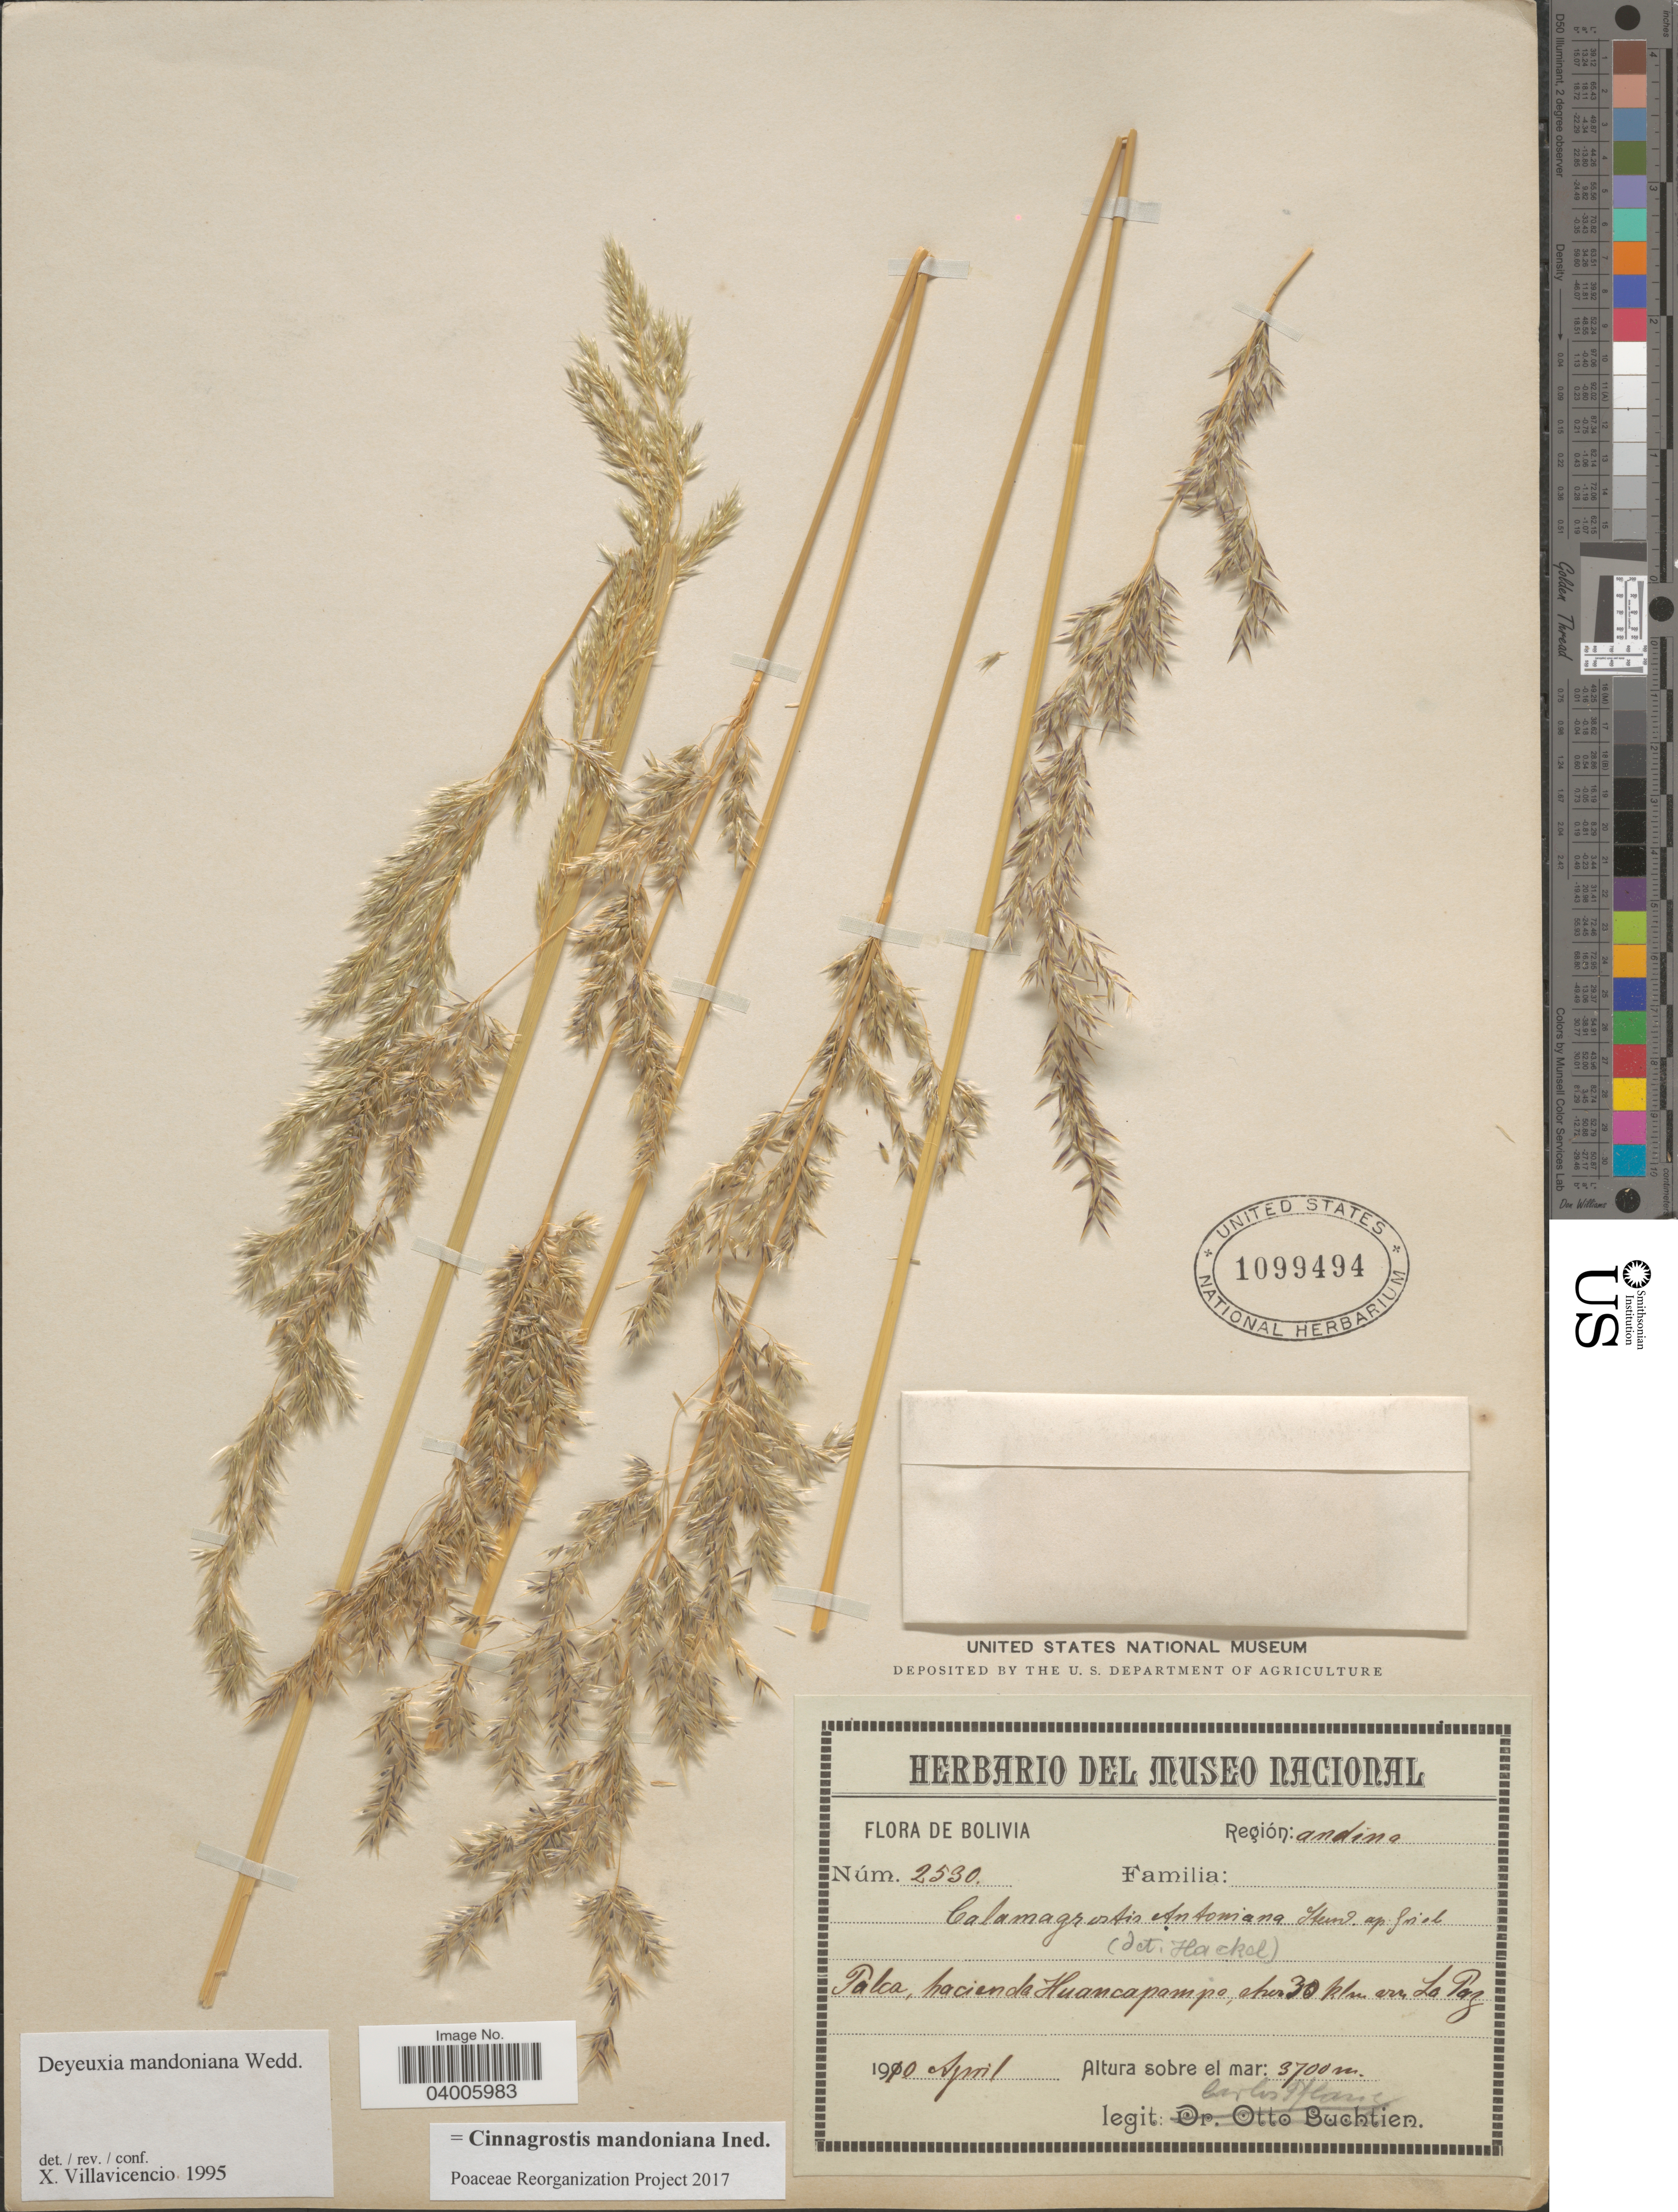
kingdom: Plantae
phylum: Tracheophyta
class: Liliopsida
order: Poales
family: Poaceae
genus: Cinnagrostis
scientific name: Cinnagrostis mandoniana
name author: (Wedd.) P.M. Peterson et al.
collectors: C. Pflanz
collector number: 2530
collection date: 1910-04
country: Bolivia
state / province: La Paz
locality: Región: andina. Palca, hacienda Huancapampa, ete 30 klm on La Paz.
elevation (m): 3700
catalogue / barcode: US 1099494